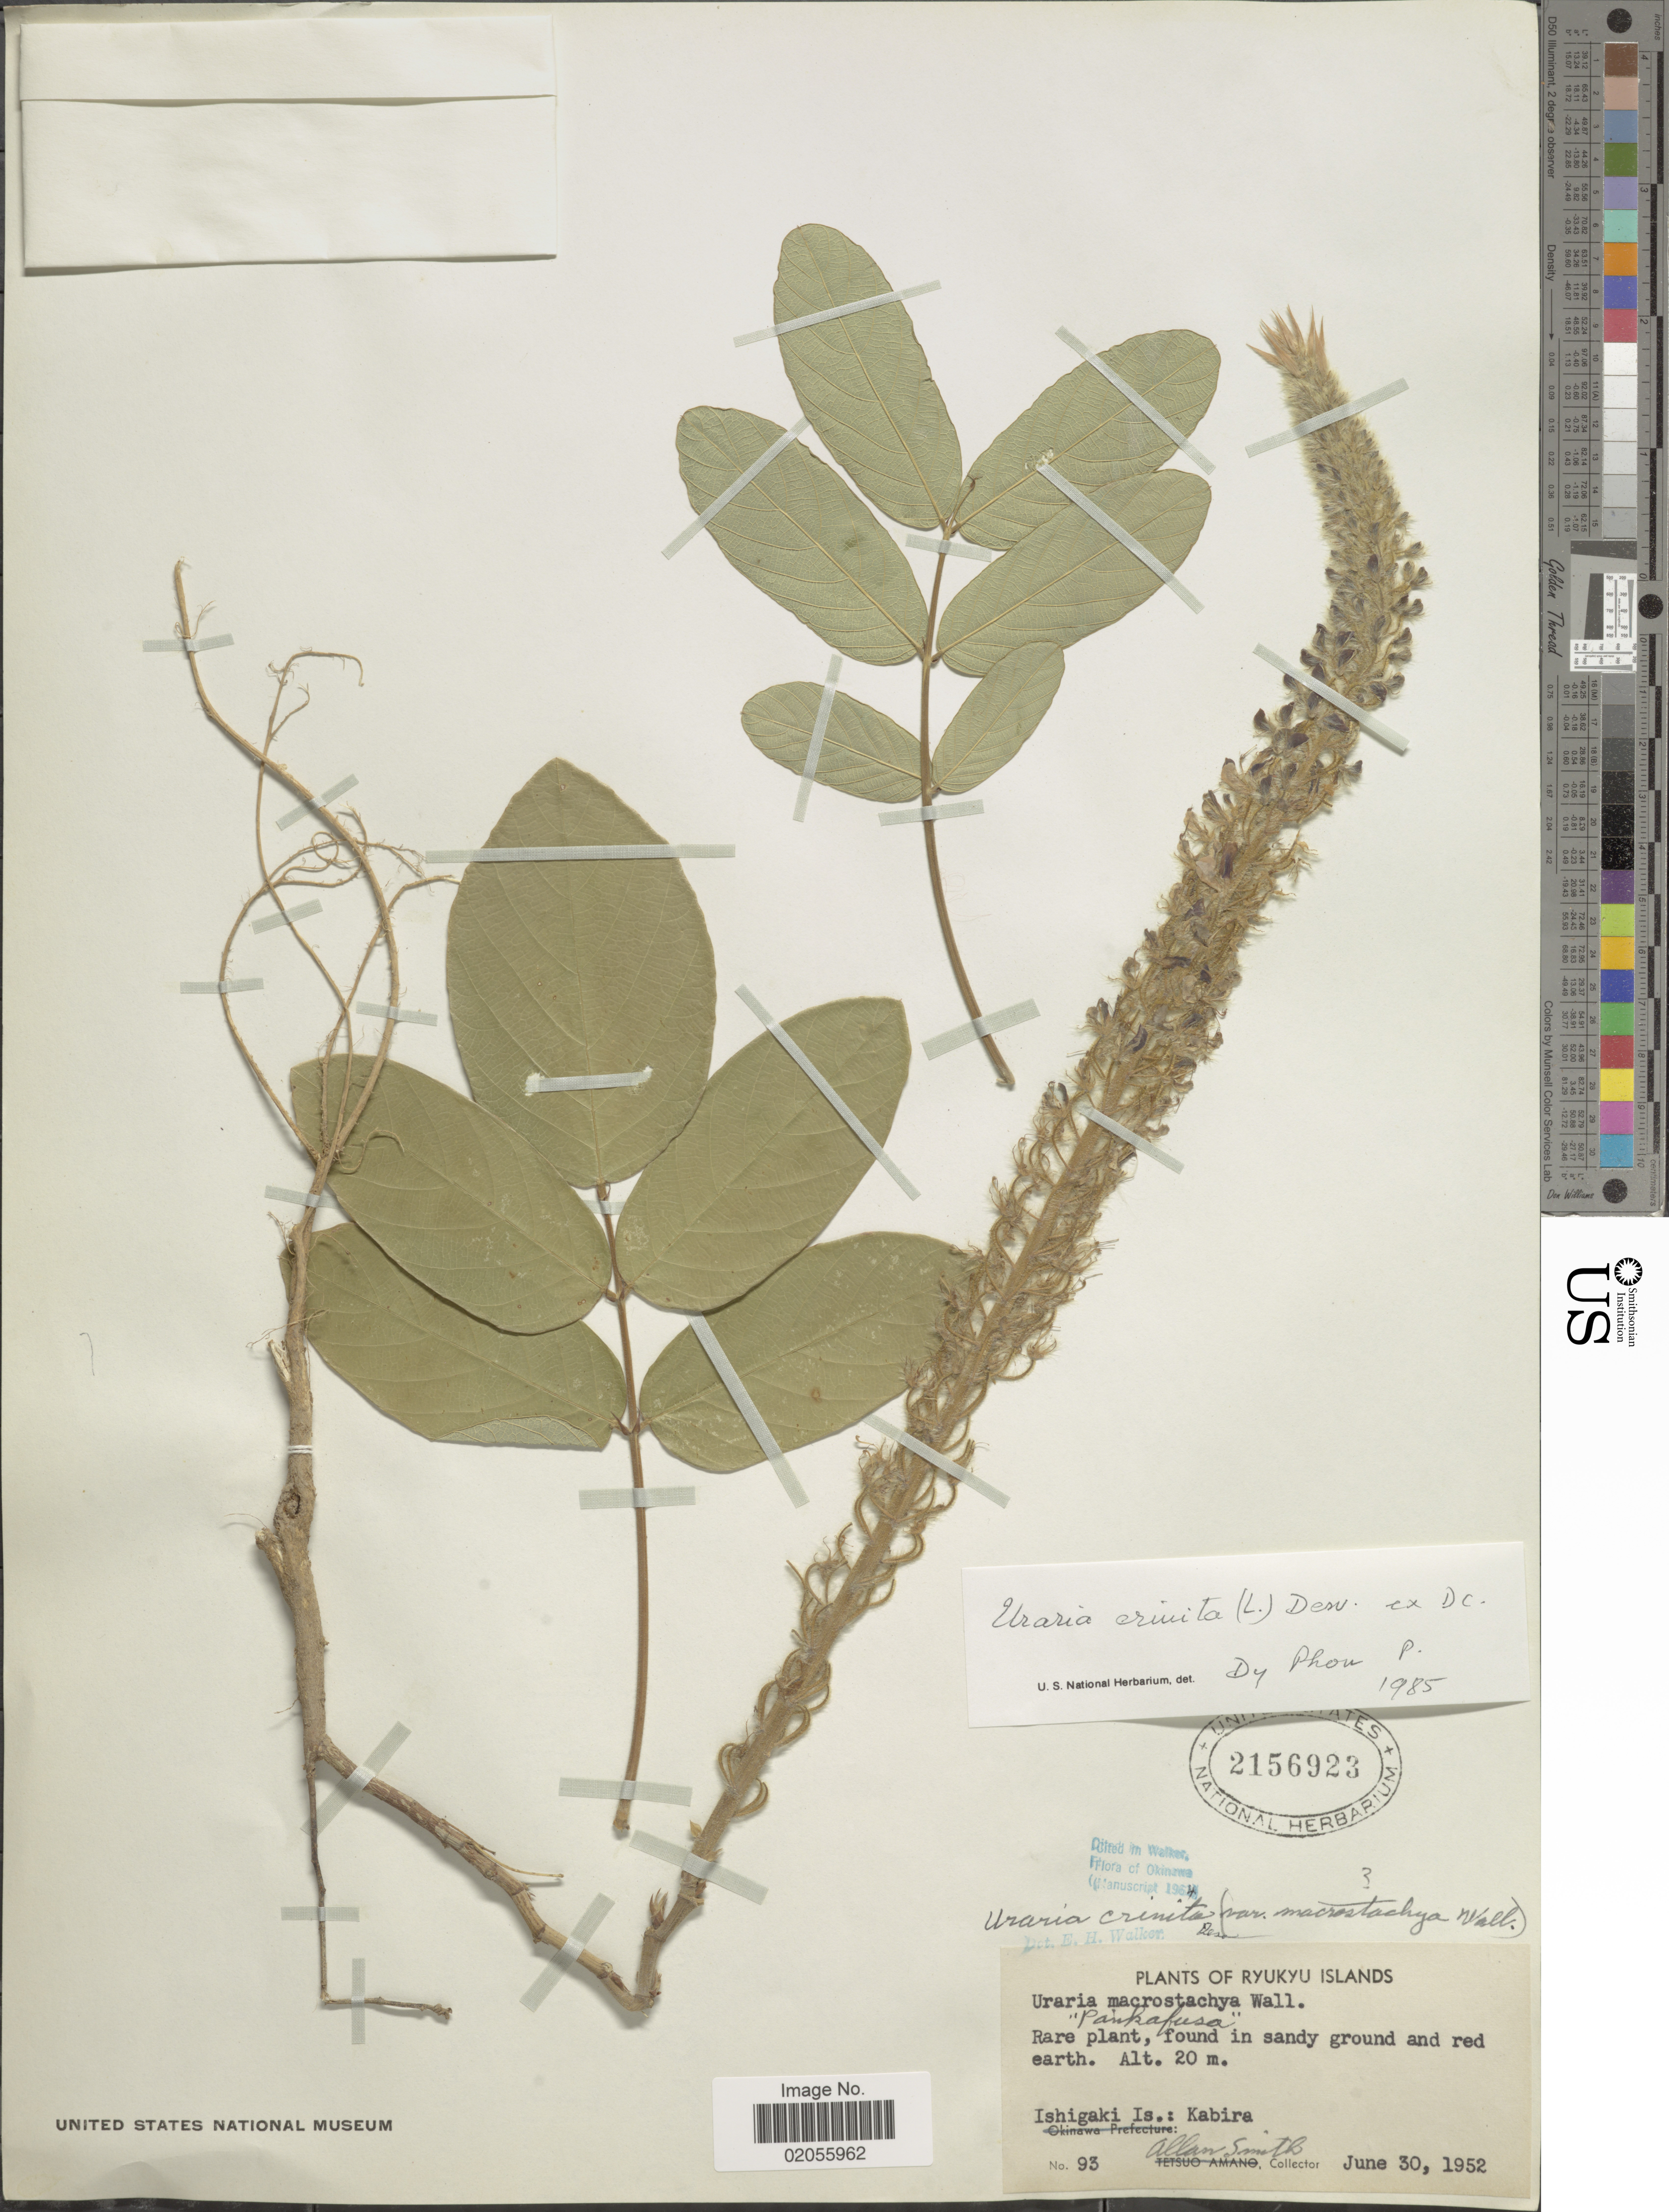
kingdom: Plantae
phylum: Tracheophyta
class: Magnoliopsida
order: Fabales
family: Fabaceae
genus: Uraria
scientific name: Uraria crinita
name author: (L.) Desv.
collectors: A. Smith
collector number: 93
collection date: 1952-06-30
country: Japan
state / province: Okinawa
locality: Ishigaki Is.: Kabira, Ryukyu Islands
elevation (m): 20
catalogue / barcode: US 2156923